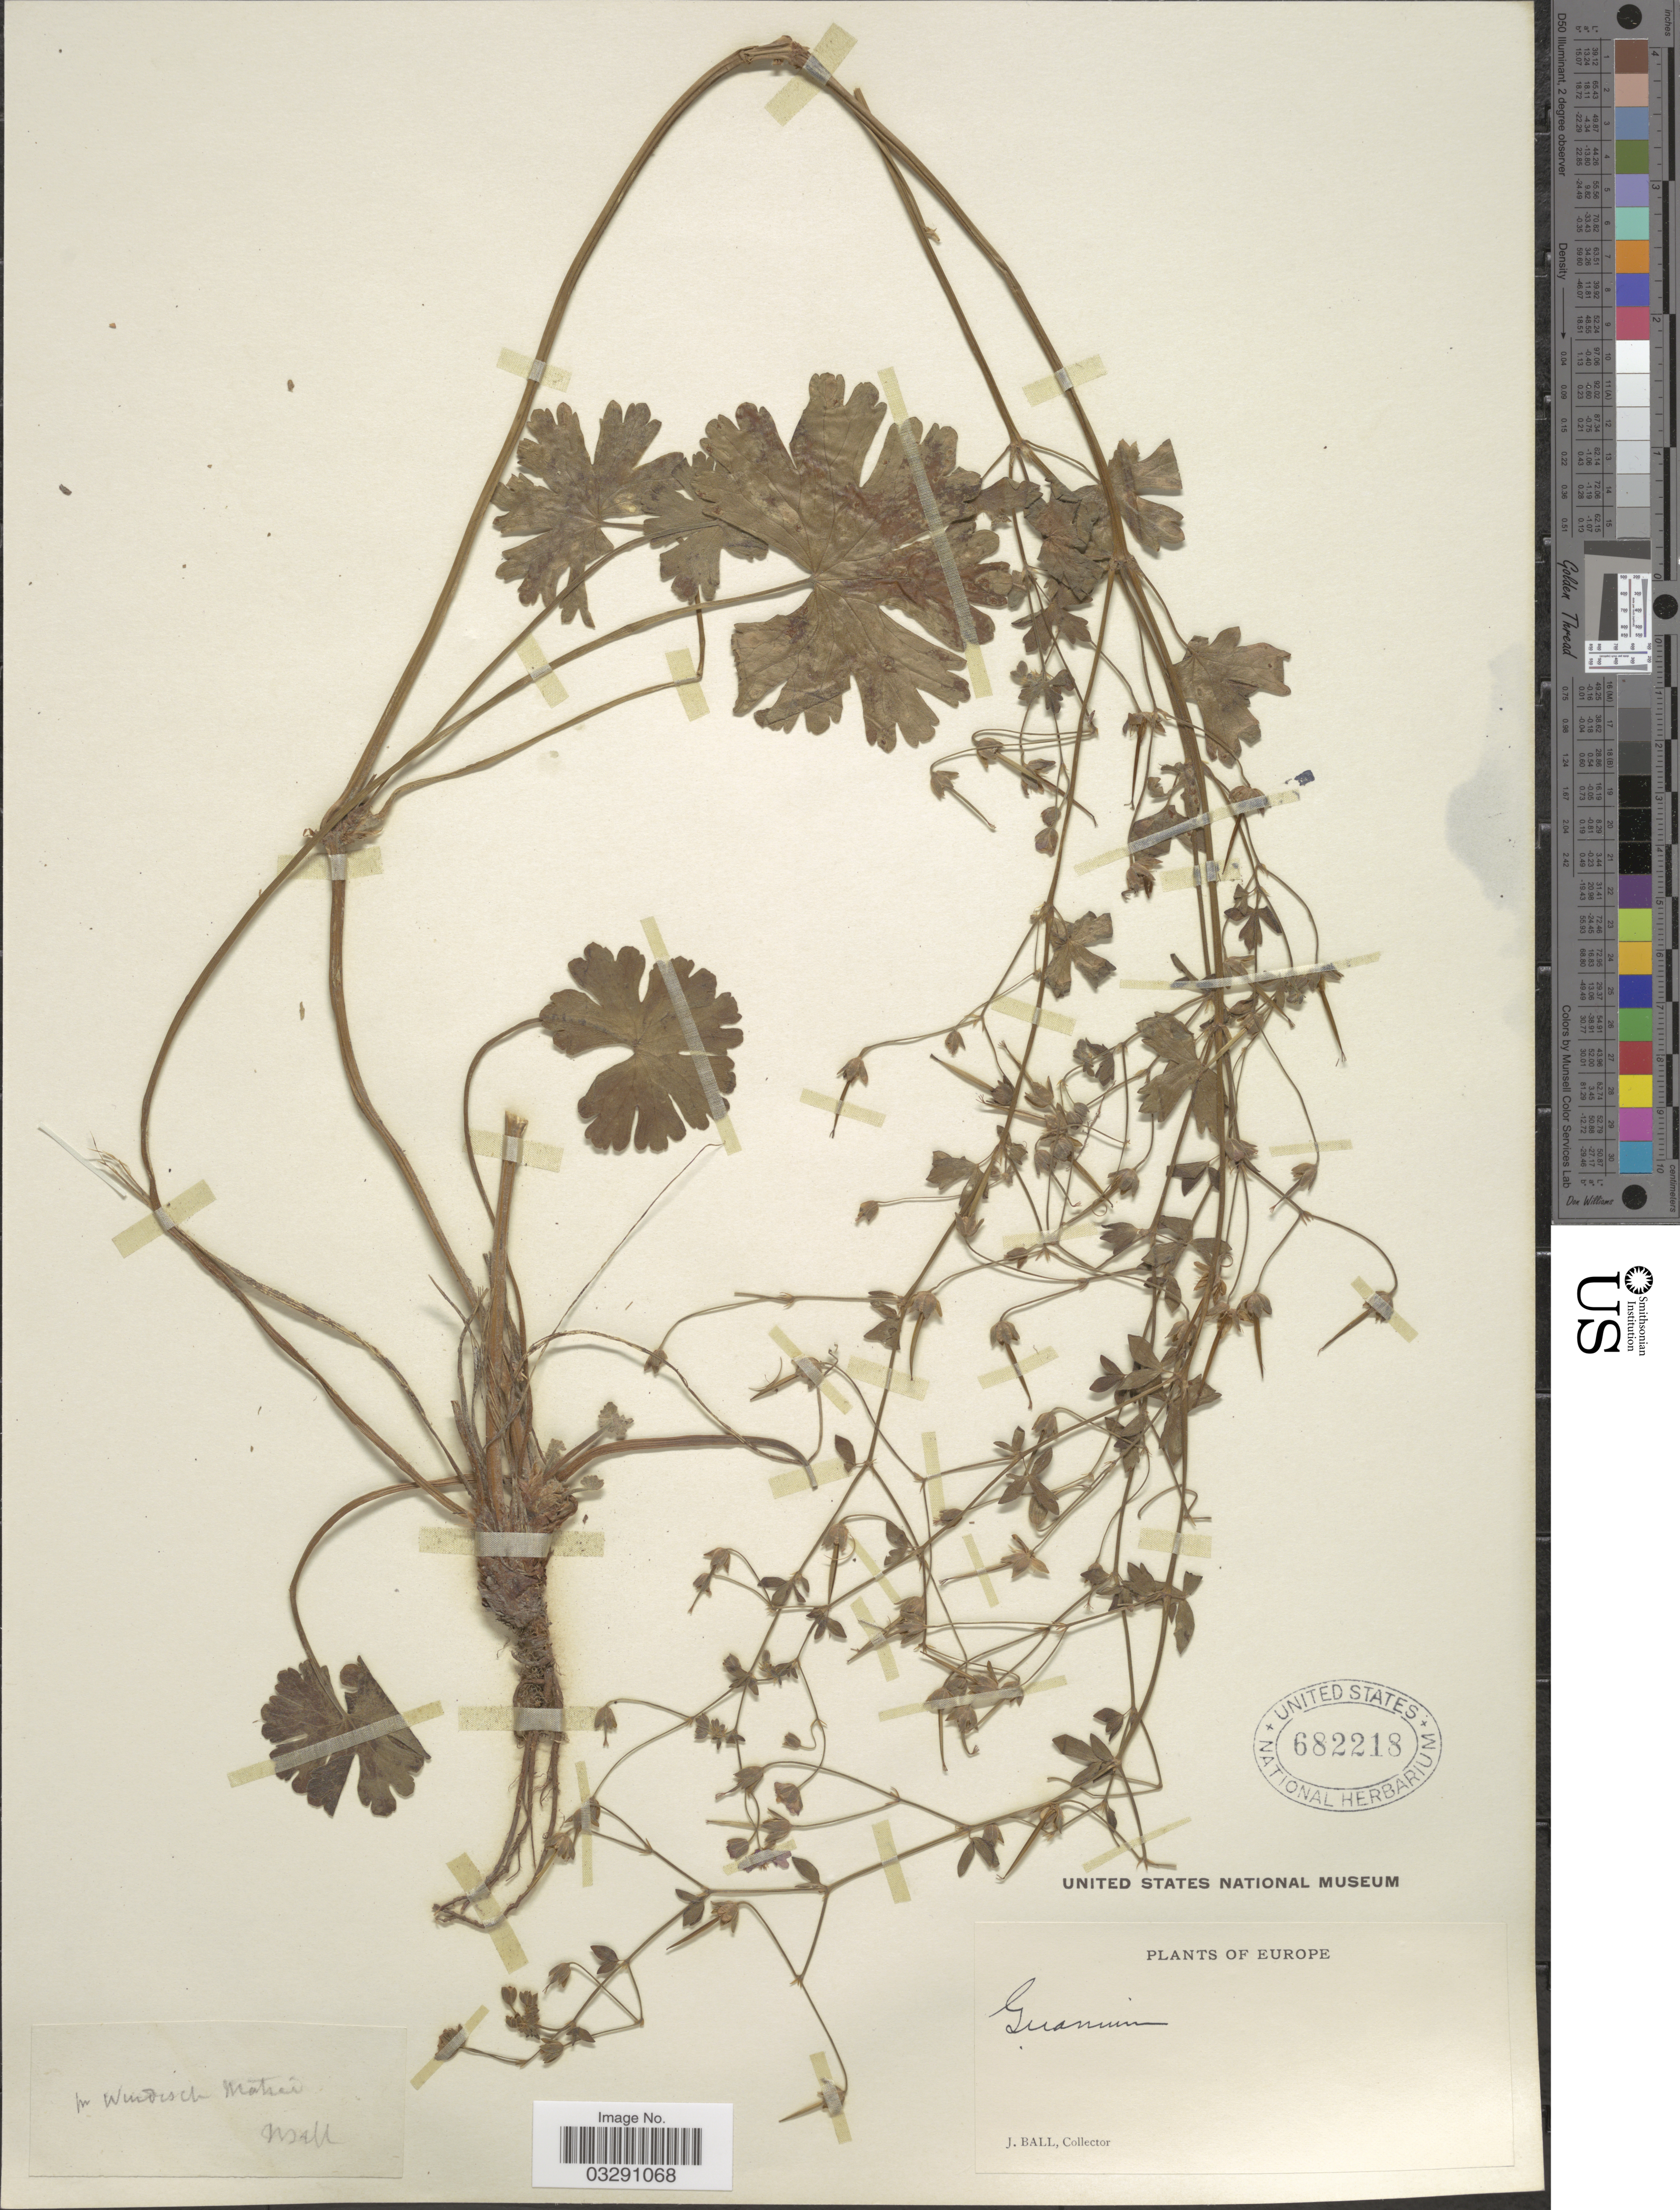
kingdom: Plantae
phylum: Tracheophyta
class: Magnoliopsida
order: Geraniales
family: Geraniaceae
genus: Geranium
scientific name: Geranium sp.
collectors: J. Ball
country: Austria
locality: Europe. Pr. Windisch Matrei.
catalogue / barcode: US 682218